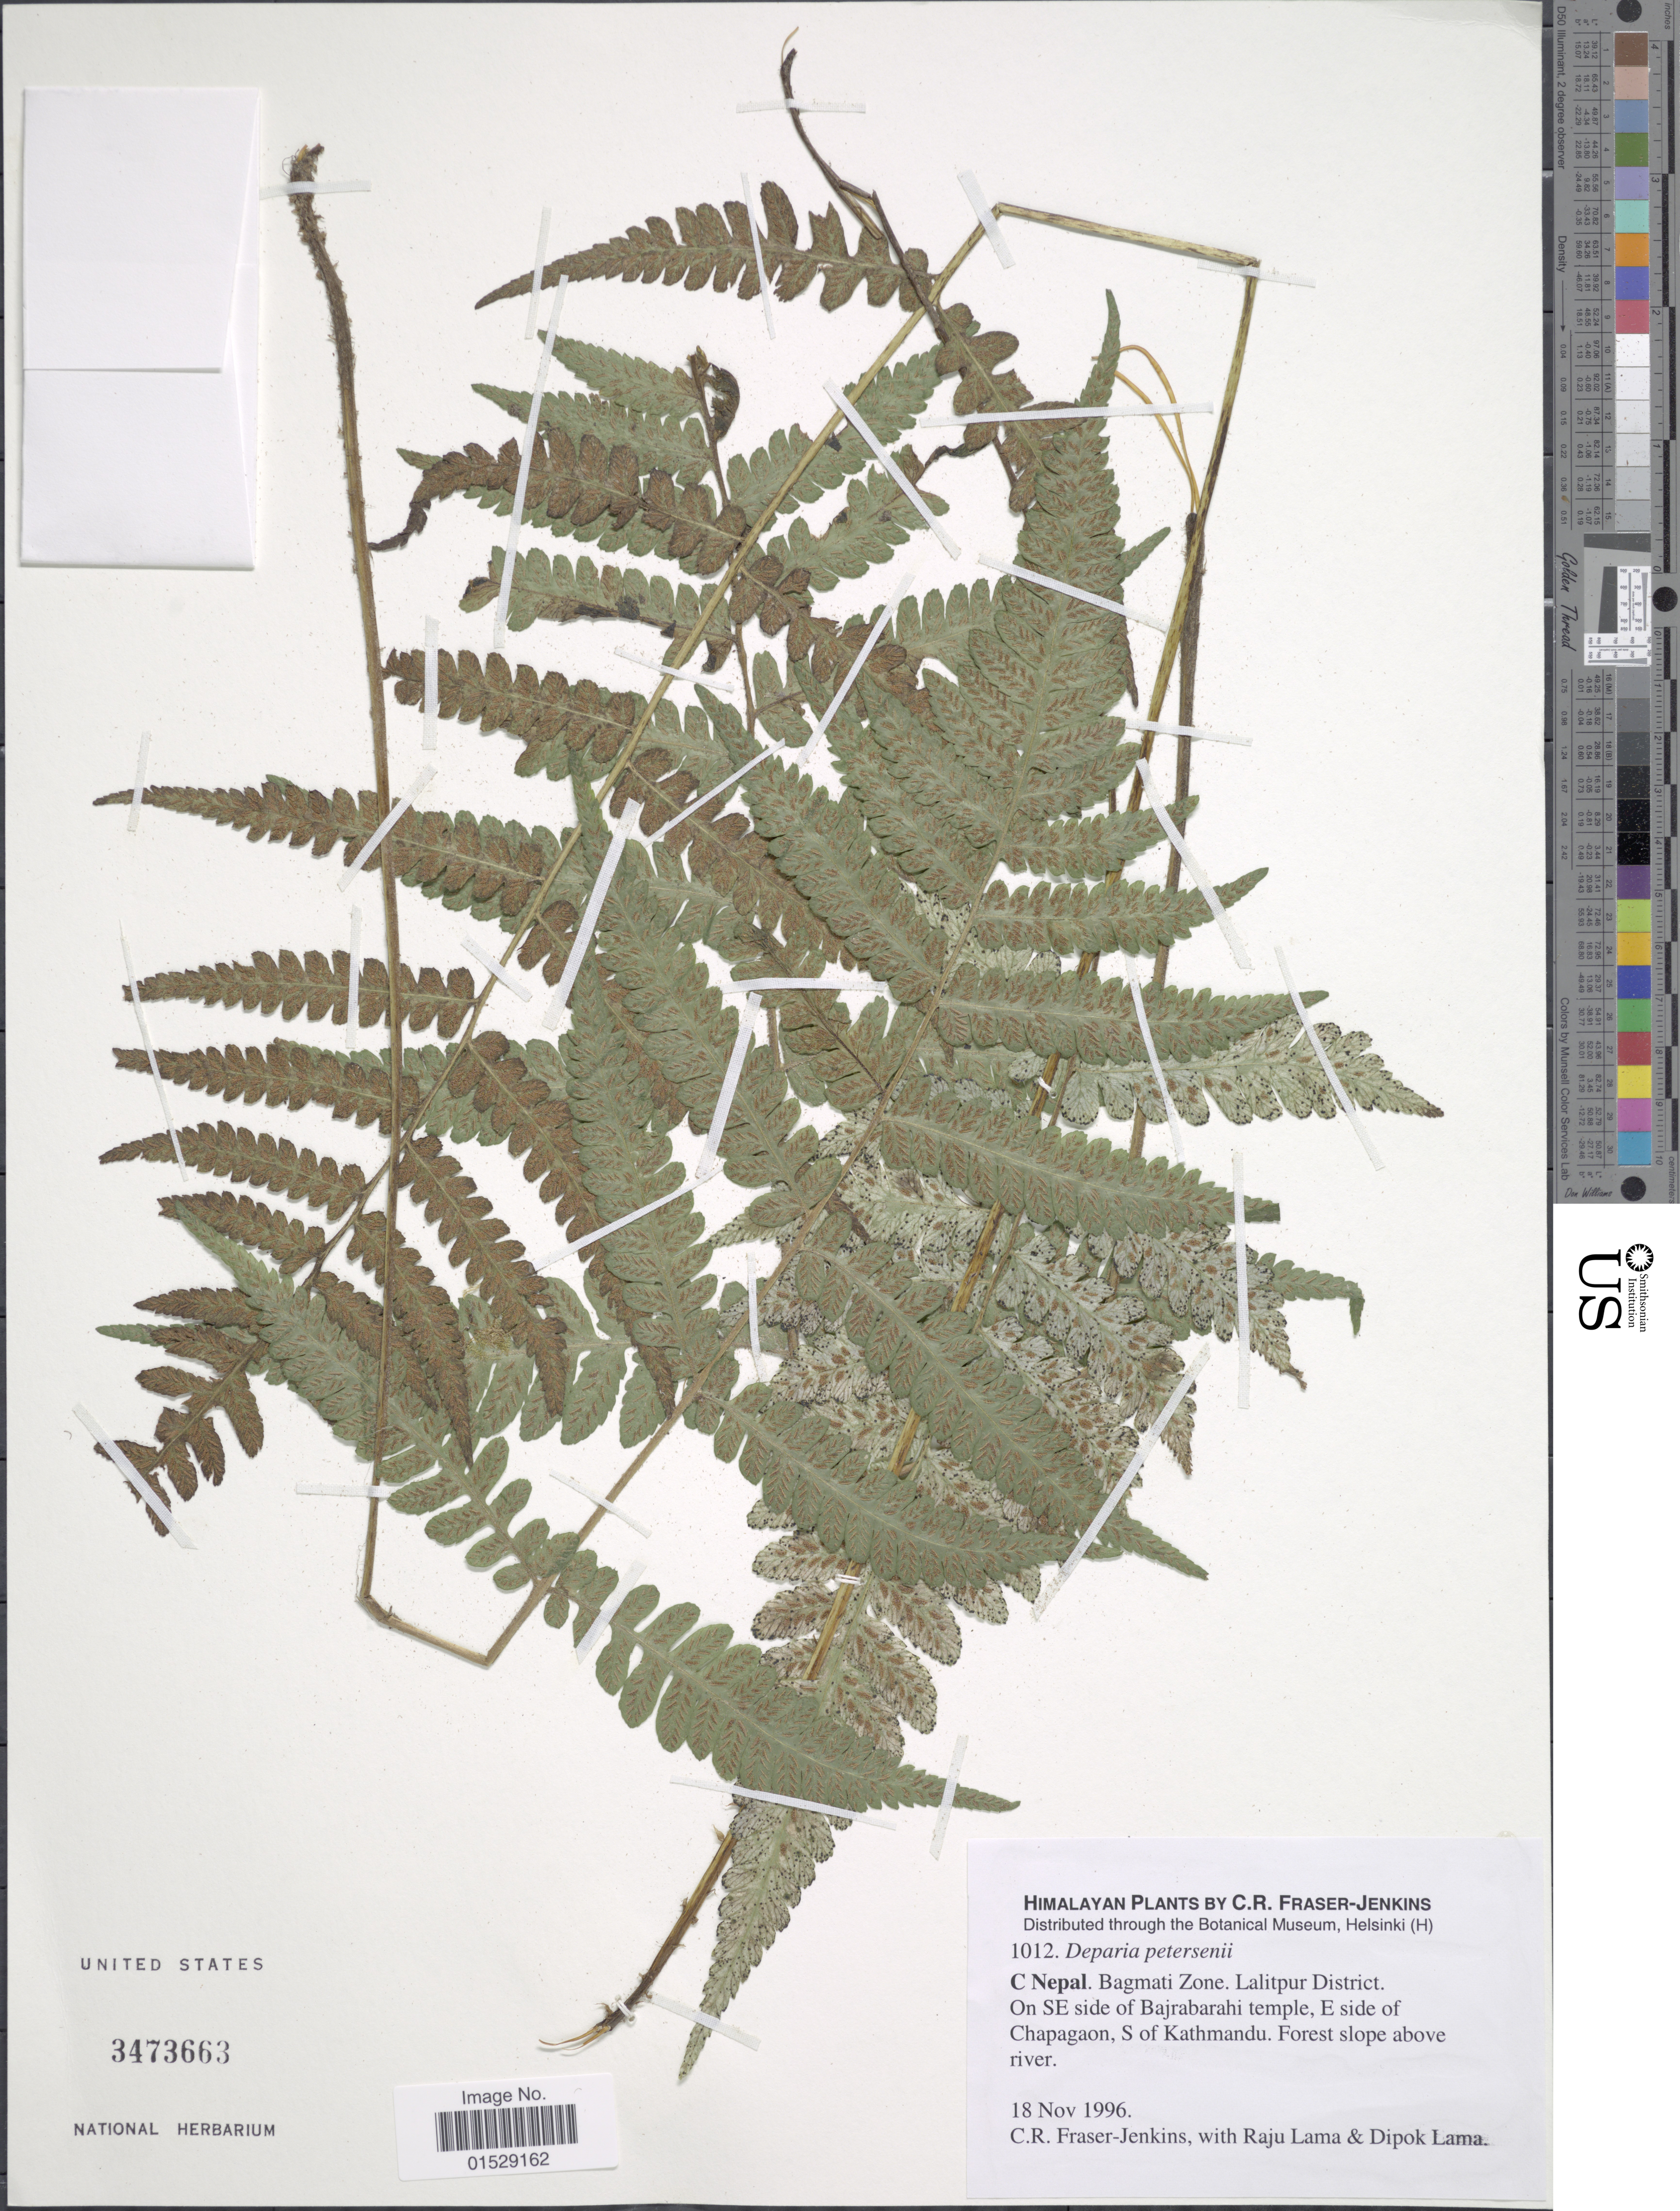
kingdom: Plantae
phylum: Tracheophyta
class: Polypodiopsida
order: Polypodiales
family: Athyriaceae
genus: Deparia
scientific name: Deparia petersenii var. petersenii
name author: (Kunze) M. Kato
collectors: C. R. Fraser-Jenkins, R. Lama & D. Lama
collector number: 1012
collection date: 1996-11-18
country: Nepal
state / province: Bagmati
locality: Himalaya, C Nepal, Bagmati Zone, Lalitpur District, on SE side of Bajrabarahi temple, E side of Chapagaon, S of Kathmandu, forest slope above river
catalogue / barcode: US 3473663